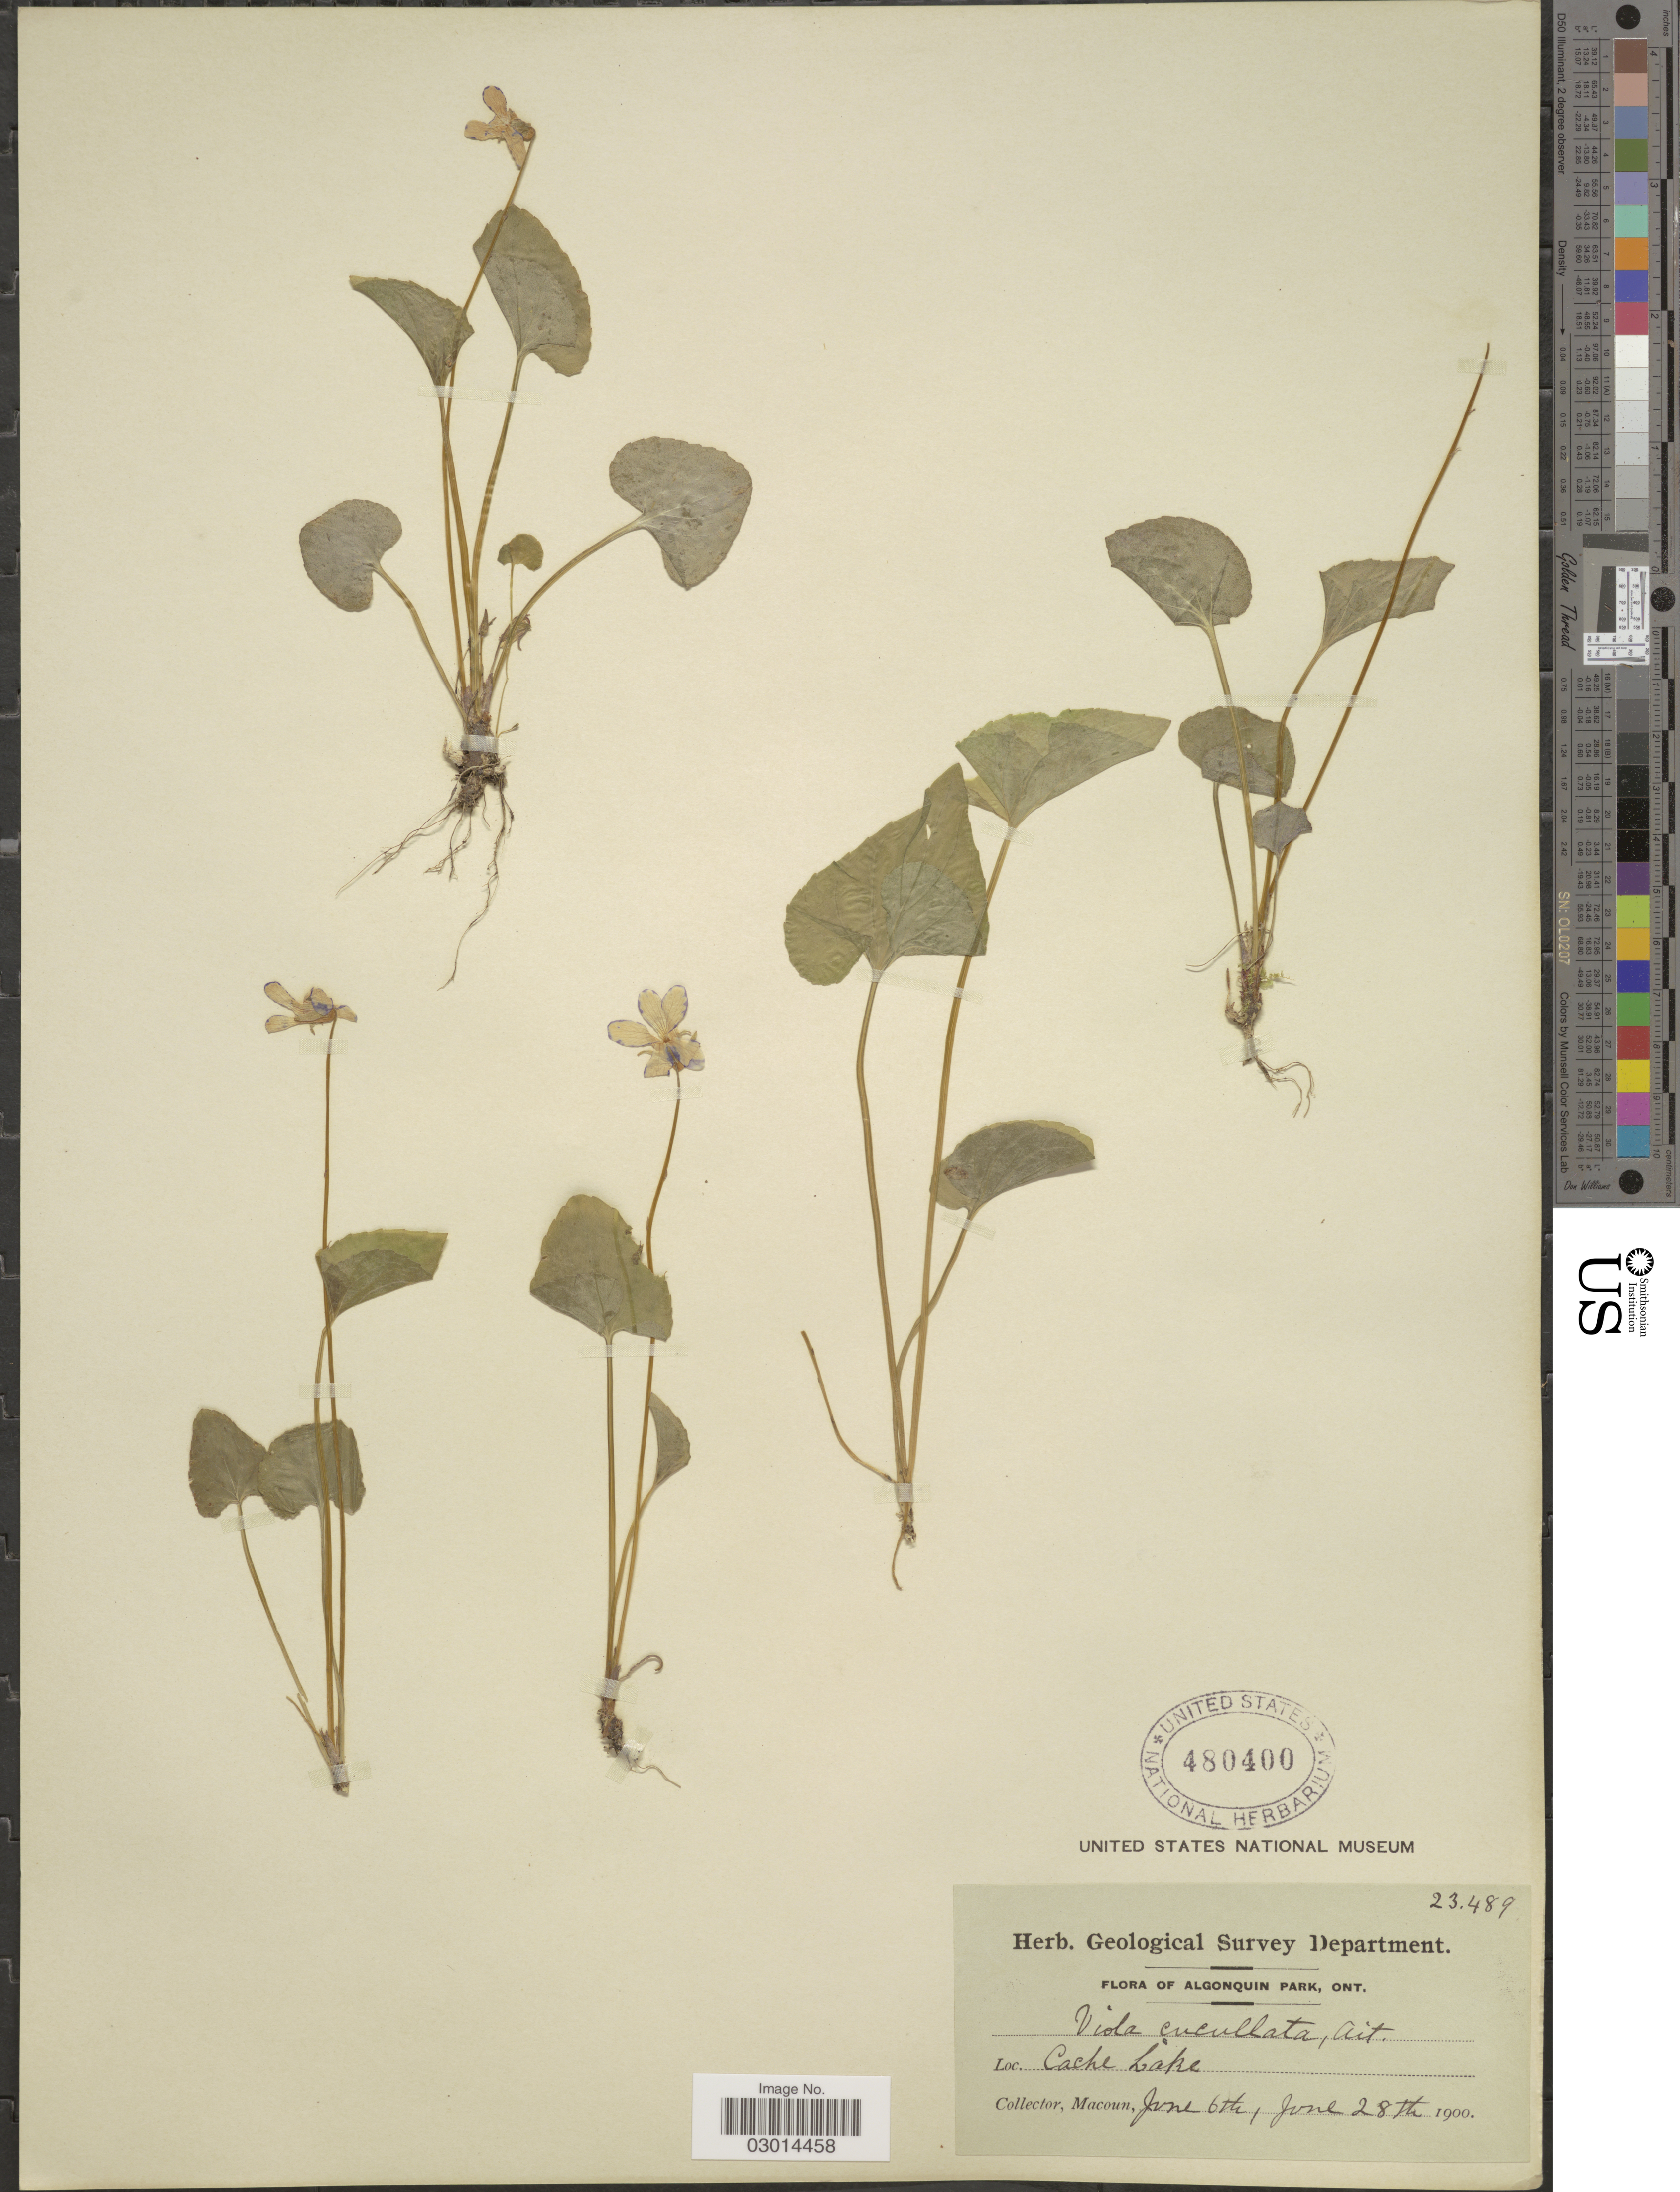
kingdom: Plantae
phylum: Tracheophyta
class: Magnoliopsida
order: Malpighiales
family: Violaceae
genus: Viola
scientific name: Viola cucullata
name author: Aiton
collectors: -- Macoun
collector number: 23489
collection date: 1900-06-06/1900-06-28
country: Canada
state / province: Ontario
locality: Algonquin Park, Cache Lake.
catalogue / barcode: US 480400